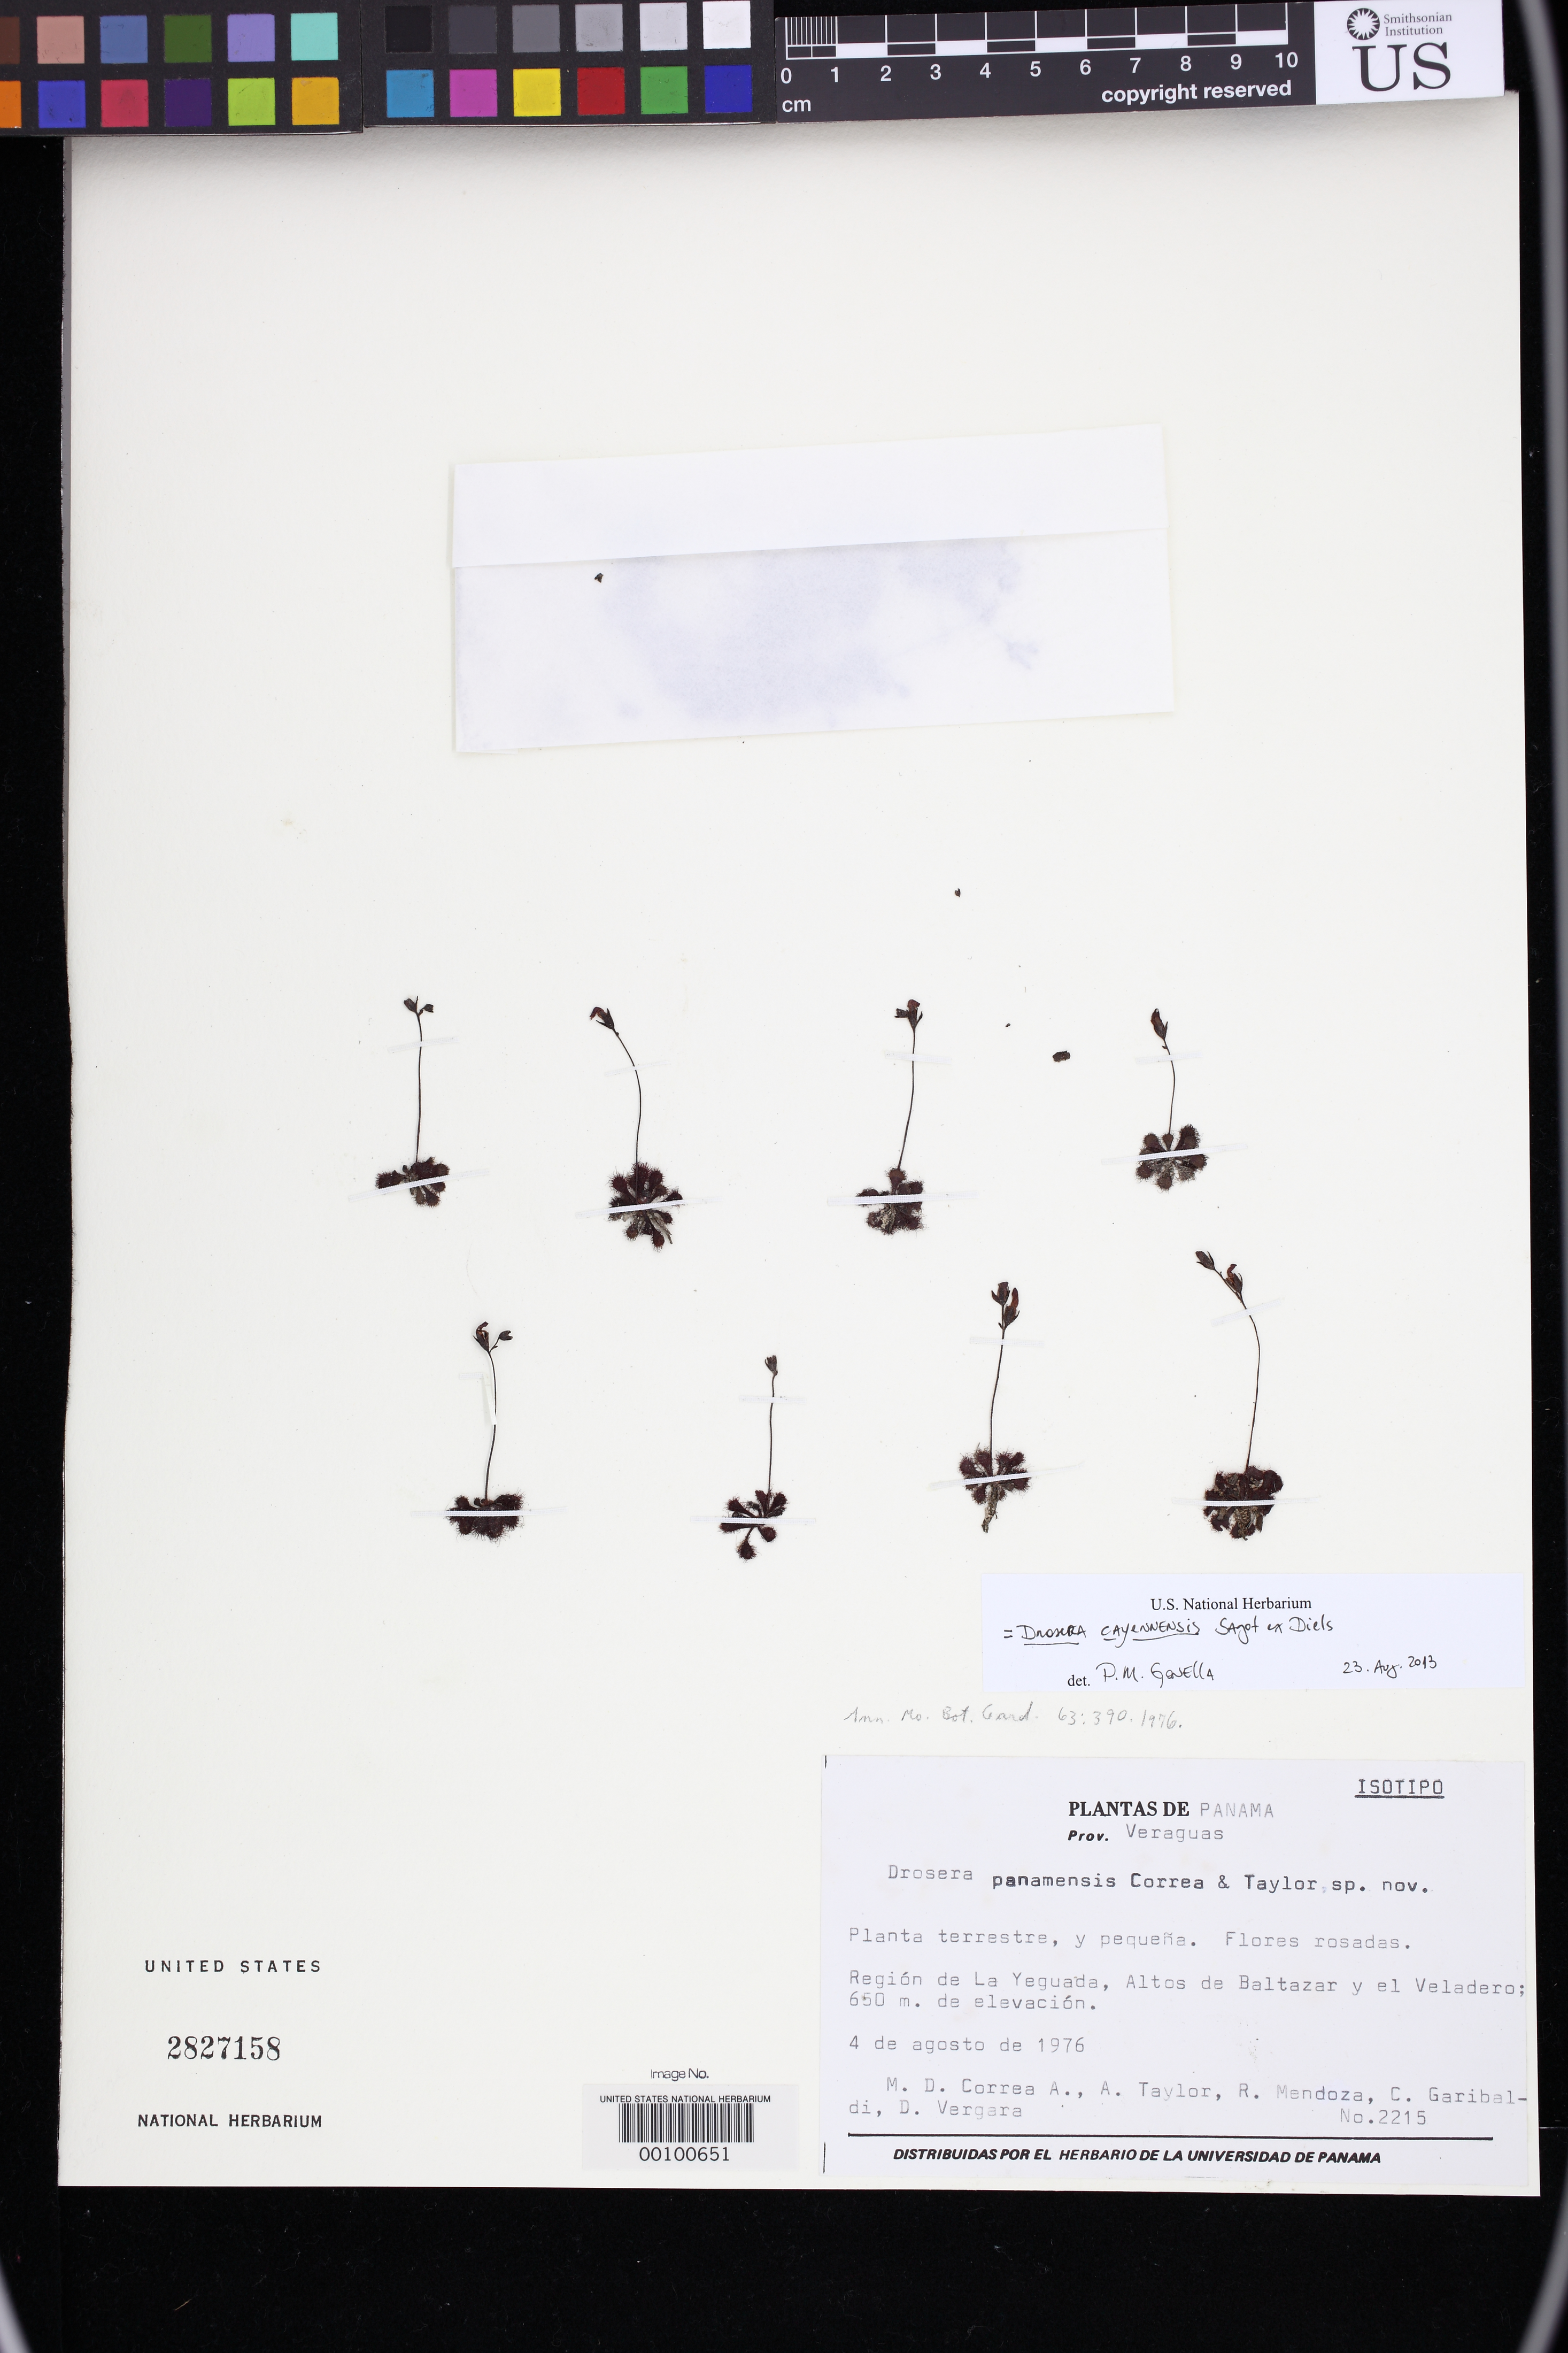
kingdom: Plantae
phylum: Tracheophyta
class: Magnoliopsida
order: Caryophyllales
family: Droseraceae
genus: Drosera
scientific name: Drosera panamensis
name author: M.D. Corrêa & A.S. Taylor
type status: Isotype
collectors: M. D. Corrêa-A.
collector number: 2215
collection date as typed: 04 Aug 1976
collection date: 1976-08-04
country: Panama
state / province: Veraguas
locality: Region de la Yeguada, Altos de Baltazar and El Valdero.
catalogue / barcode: US 2827158